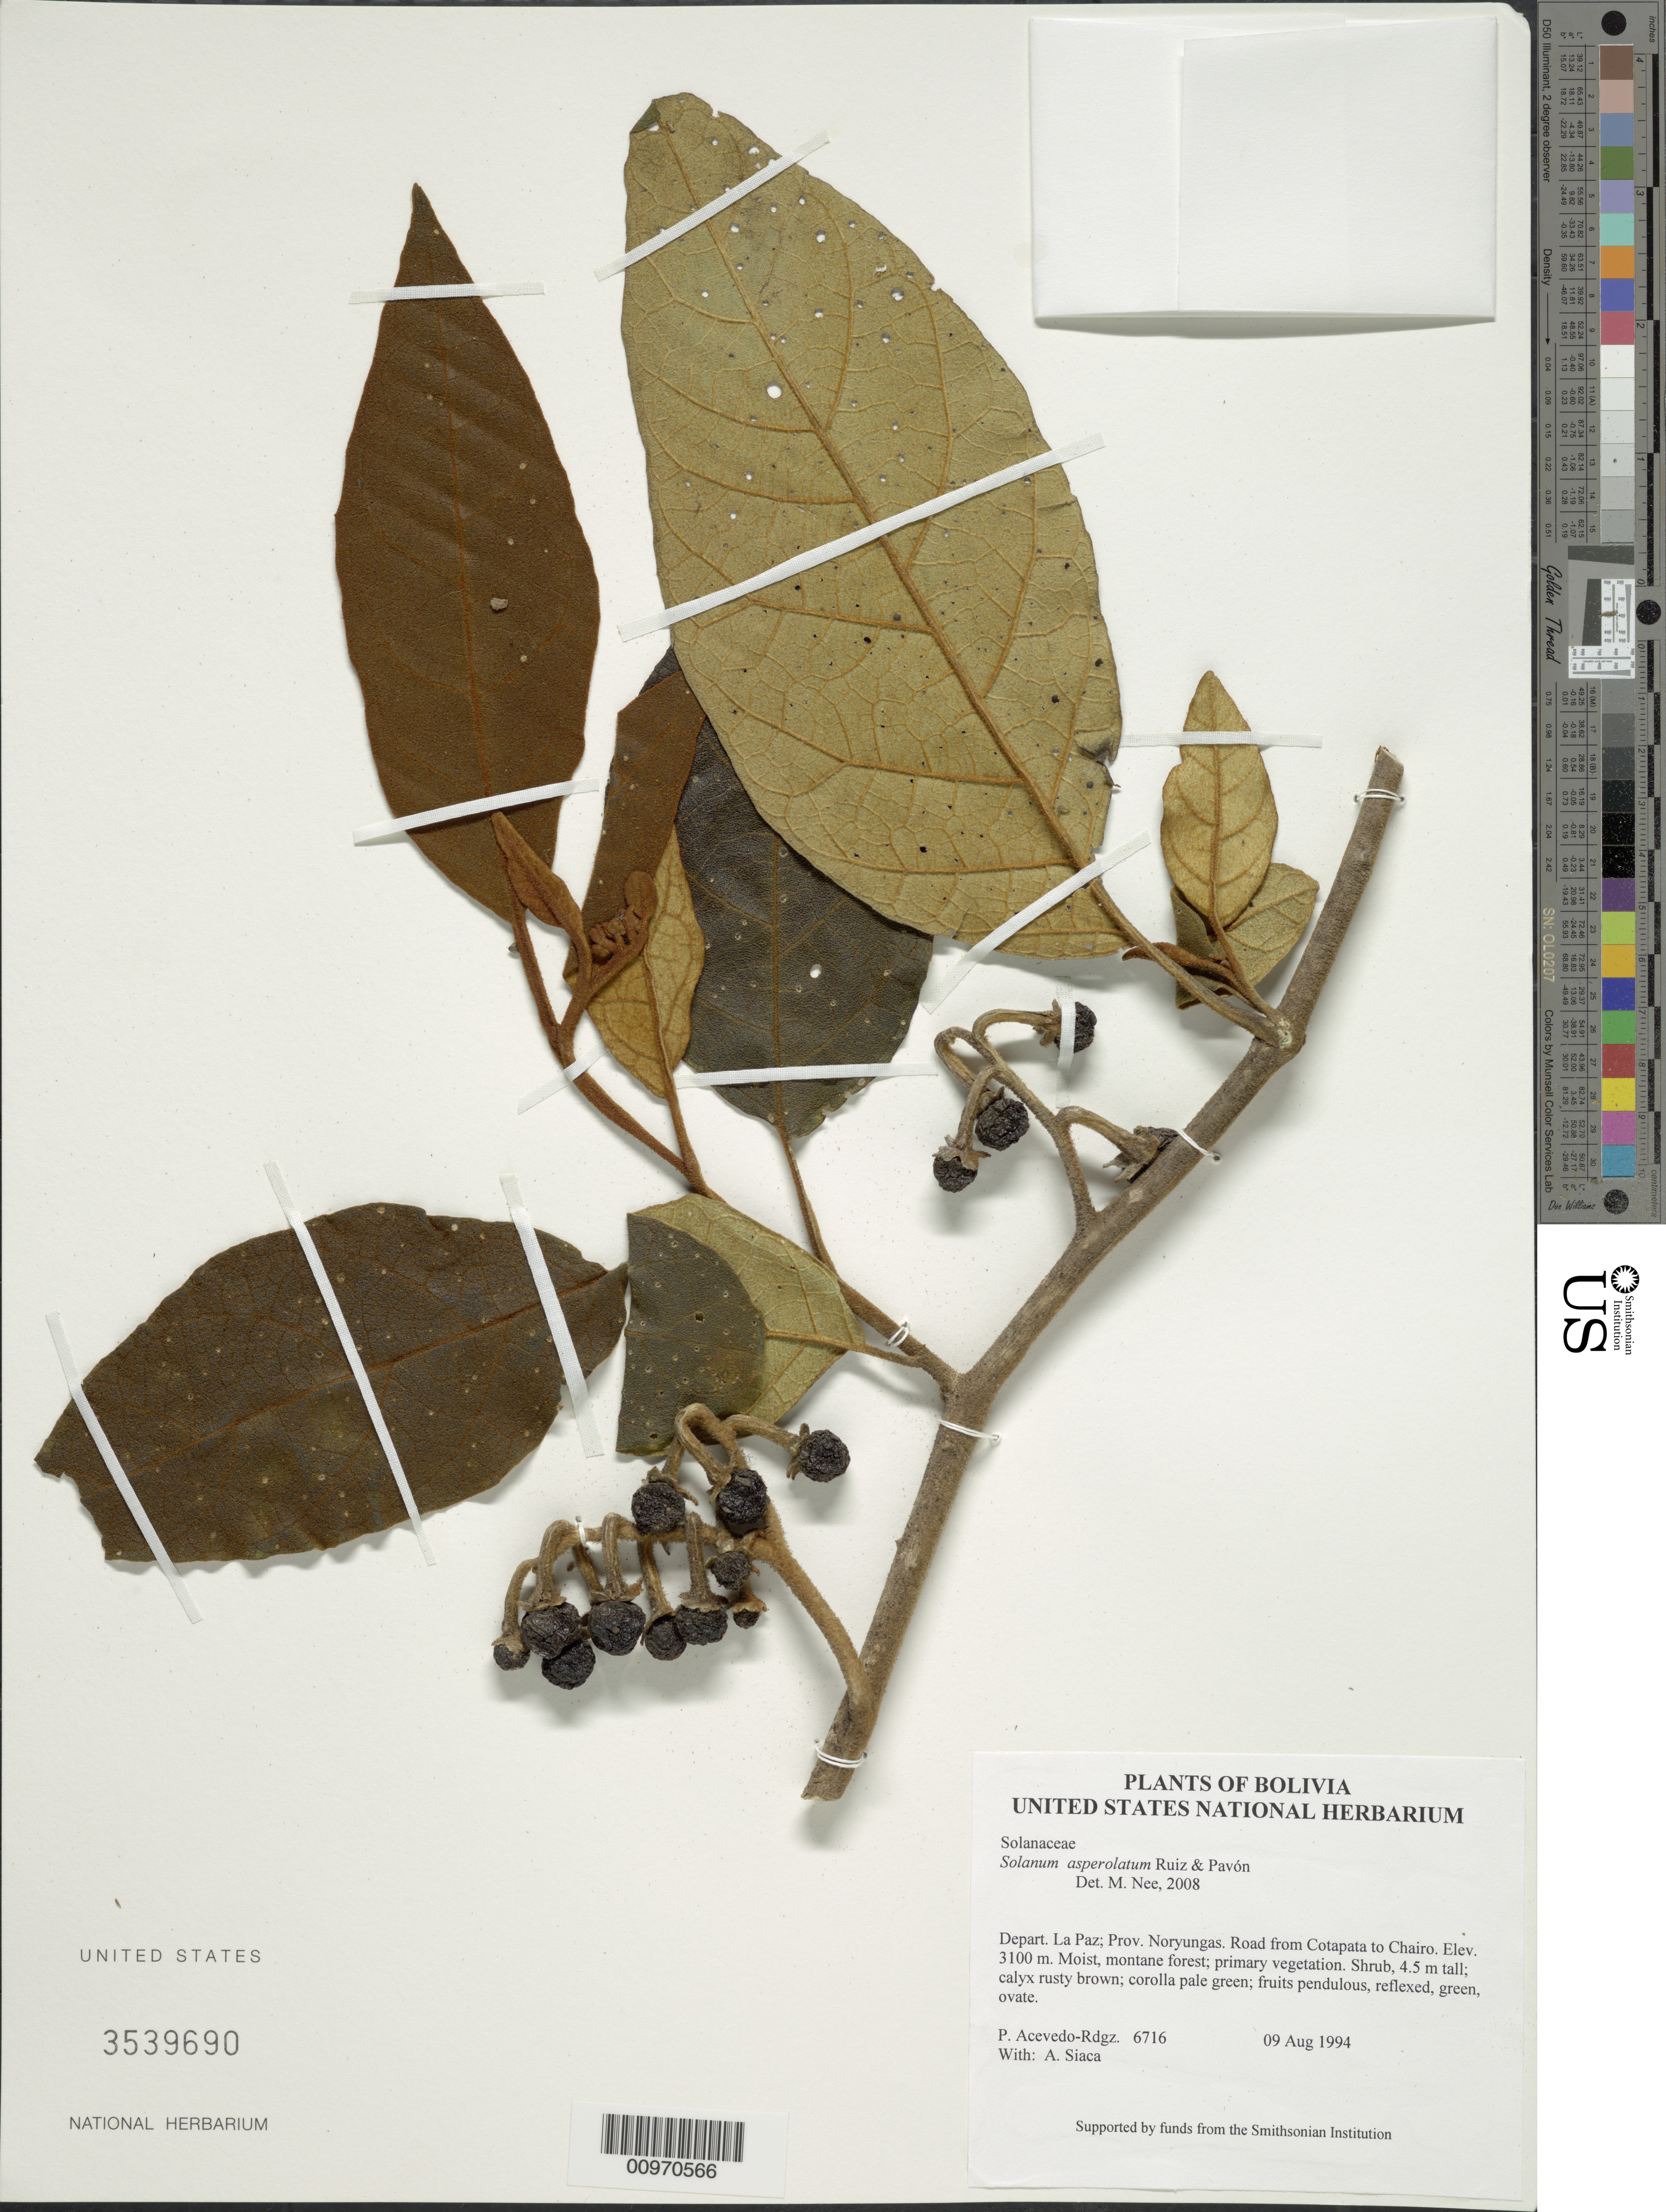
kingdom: Plantae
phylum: Tracheophyta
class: Magnoliopsida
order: Solanales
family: Solanaceae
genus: Solanum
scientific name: Solanum asperolatum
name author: Ruiz & Pav.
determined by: Nee, Michael H.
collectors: P. Acevedo-Rodr. & A. Siaca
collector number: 6716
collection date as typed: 09 Aug 1994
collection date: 1994-08-09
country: Bolivia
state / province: La Paz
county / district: Noryungas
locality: Depart. La Paz; Prov. Noryungas. Road from Cotapata to Chairo.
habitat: Moist, montane forest; primary vegetation.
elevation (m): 3100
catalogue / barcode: US 3539690